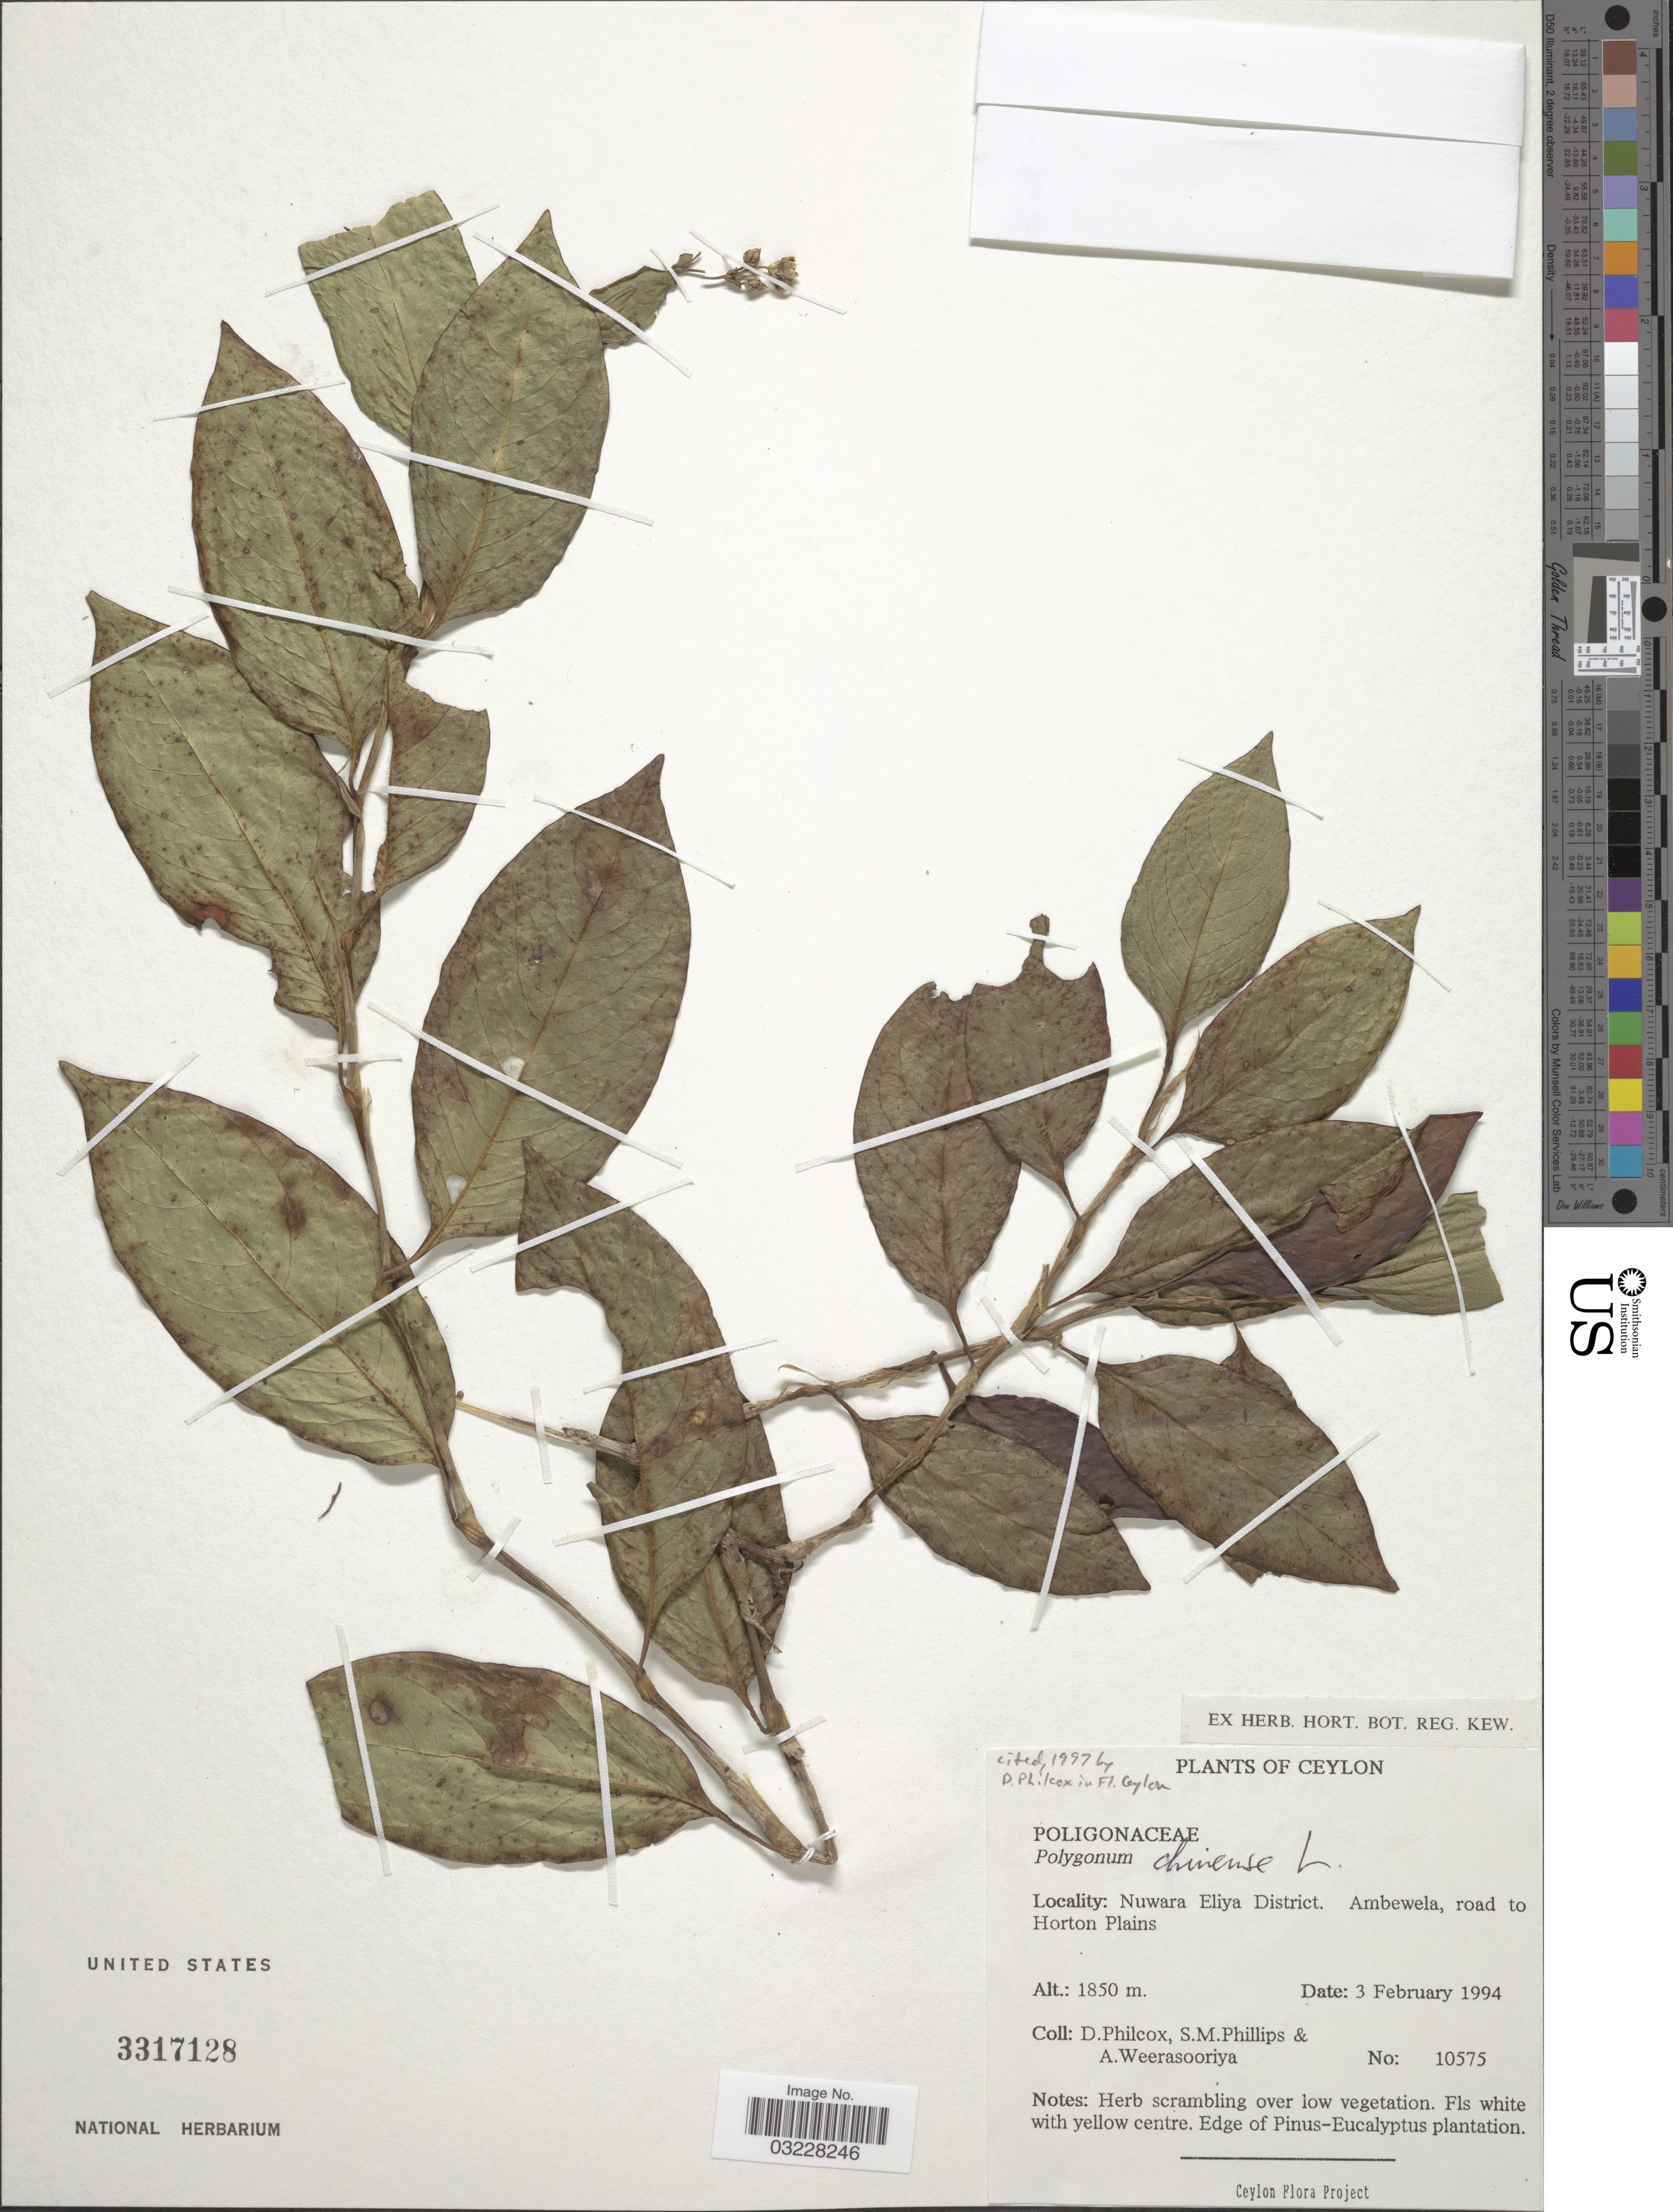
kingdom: Plantae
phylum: Tracheophyta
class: Magnoliopsida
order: Caryophyllales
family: Polygonaceae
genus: Polygonum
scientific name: Polygonum chinense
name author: L.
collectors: D. Philcox, S. M. Phillips & A. Weerasooriya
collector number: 10575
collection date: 1994-02-03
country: Sri Lanka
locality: Ceylon. Nuwara Eliya District. Ambewela, road to Horton Plains.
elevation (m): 1850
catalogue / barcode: US 3317128